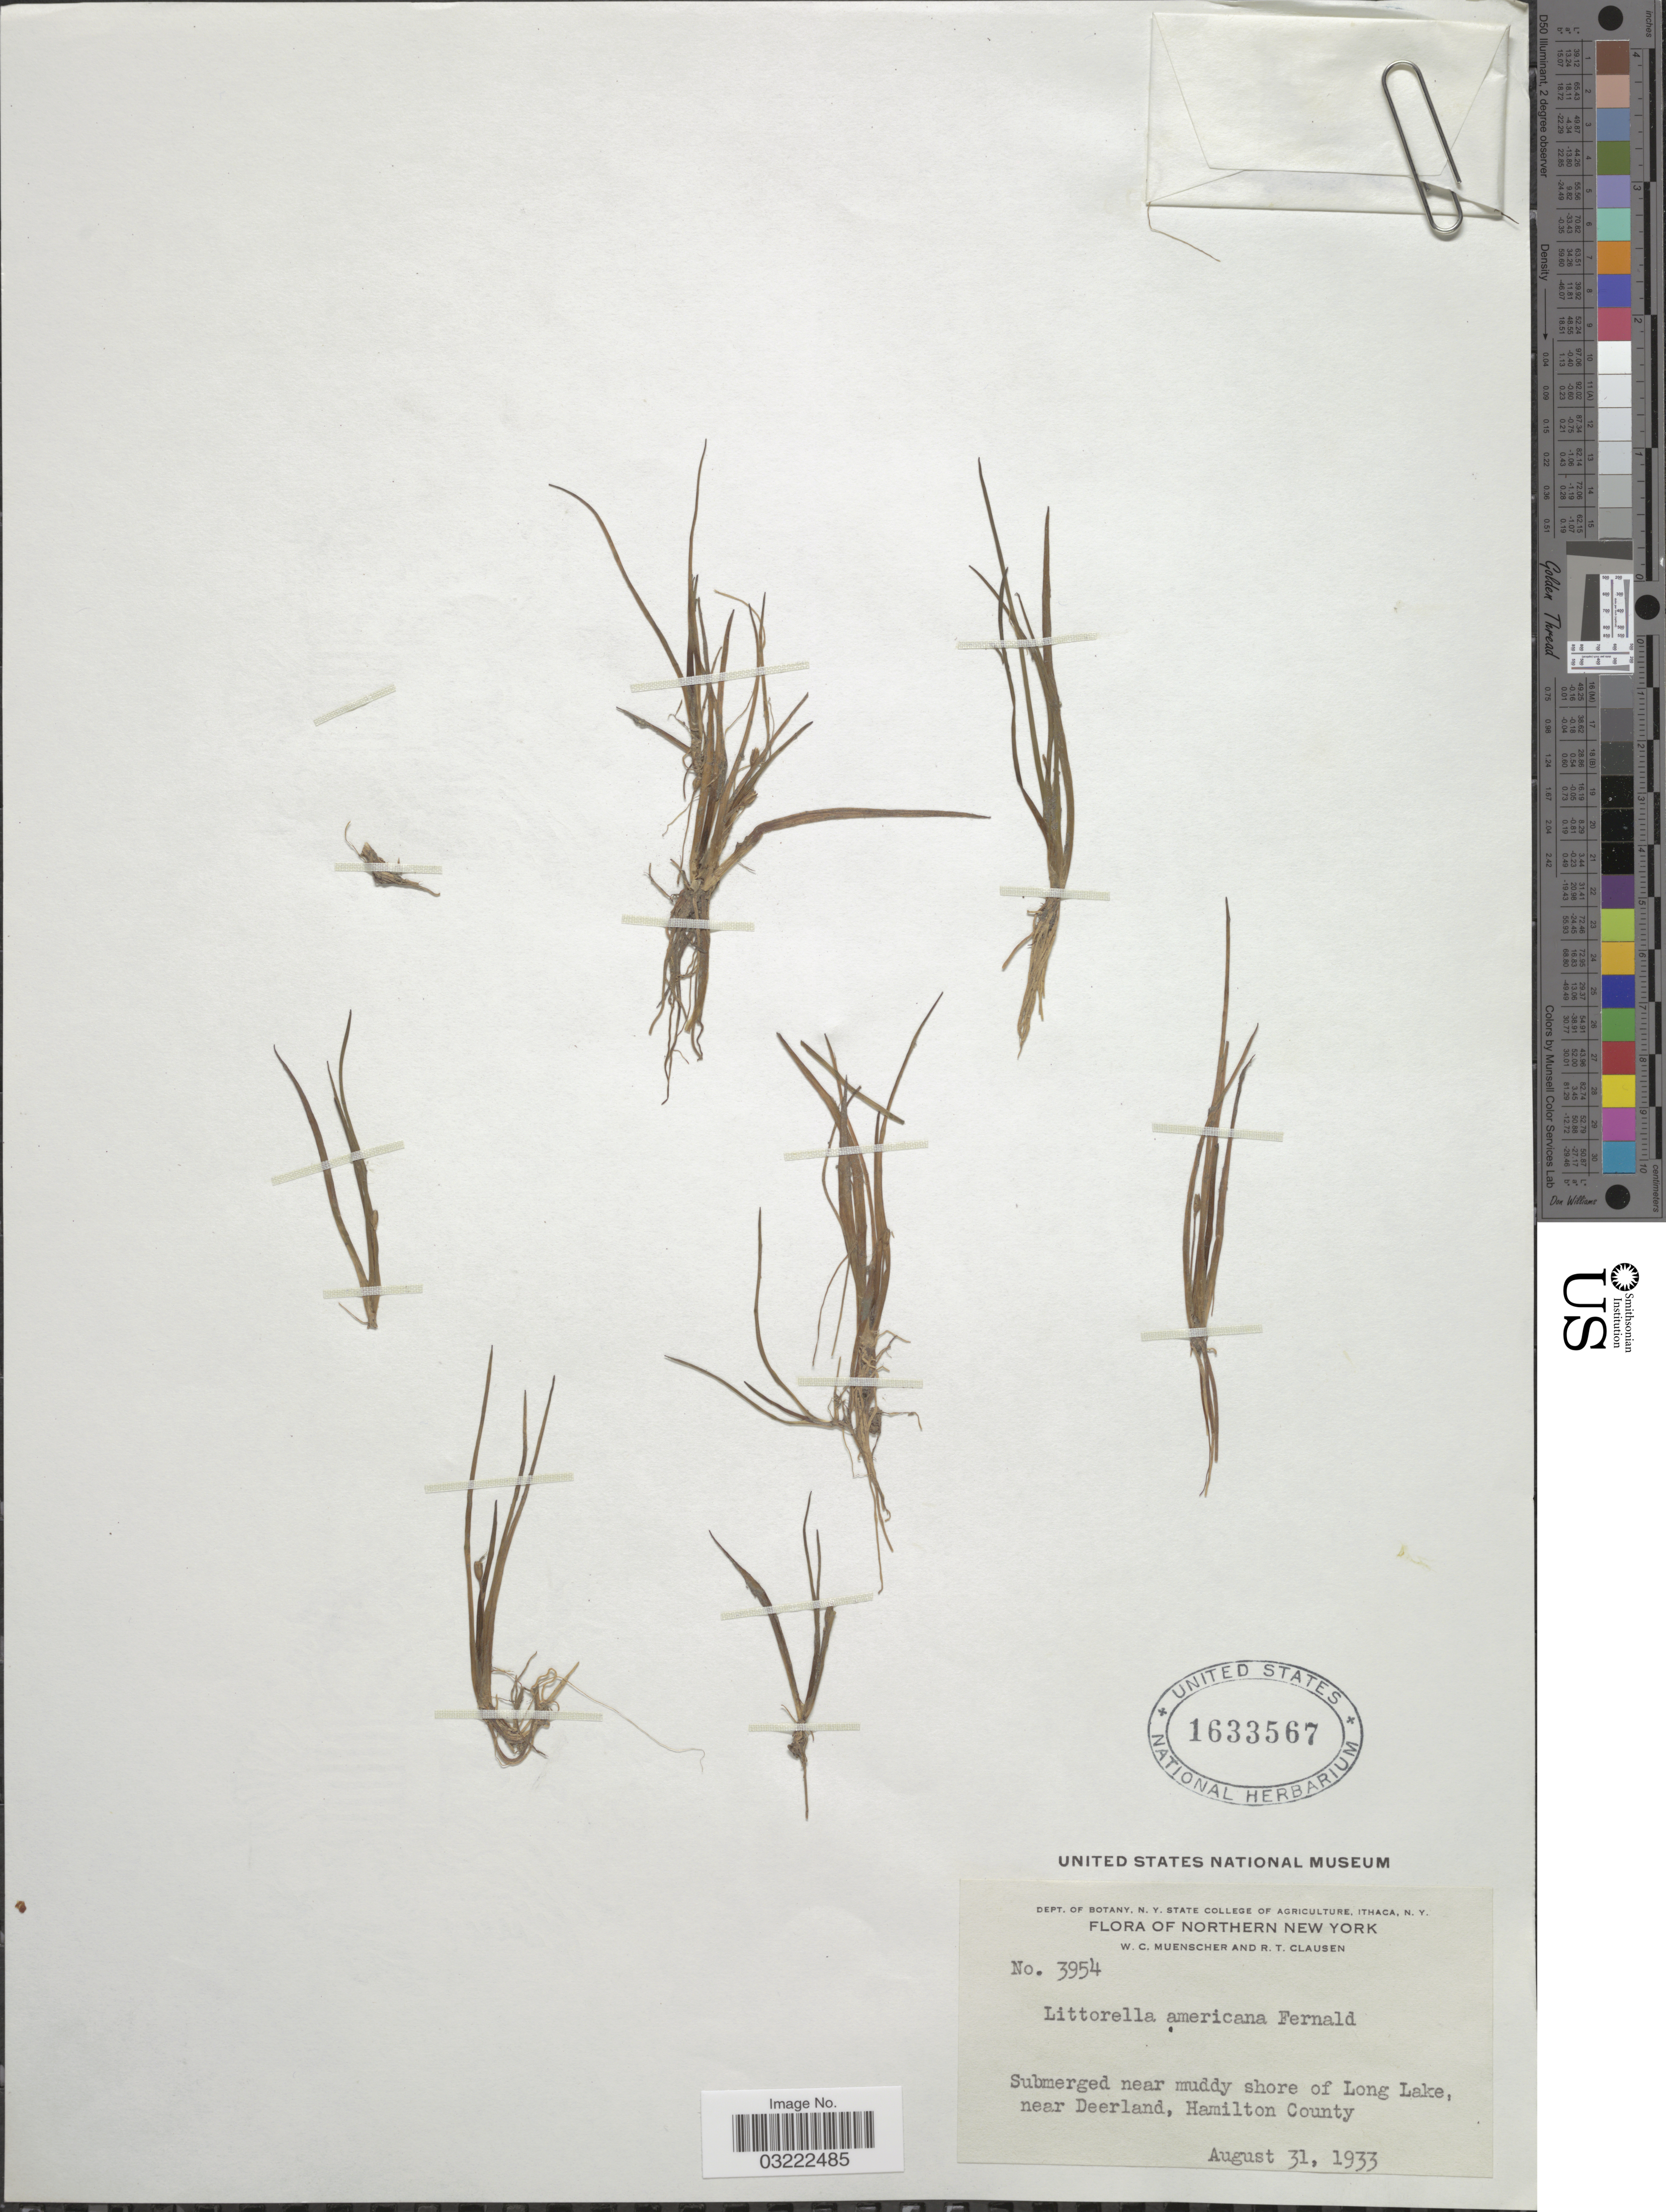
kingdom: Plantae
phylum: Tracheophyta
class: Magnoliopsida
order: Lamiales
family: Plantaginaceae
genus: Littorella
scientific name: Littorella americana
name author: Fernald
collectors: W. Muenscher & R. T. Clausen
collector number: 3954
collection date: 1933-08-31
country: United States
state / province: New York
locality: Northern New York, Submerged near muddy shore of Long Lake, near Deerland, Hamilton County.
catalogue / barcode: US 1633567